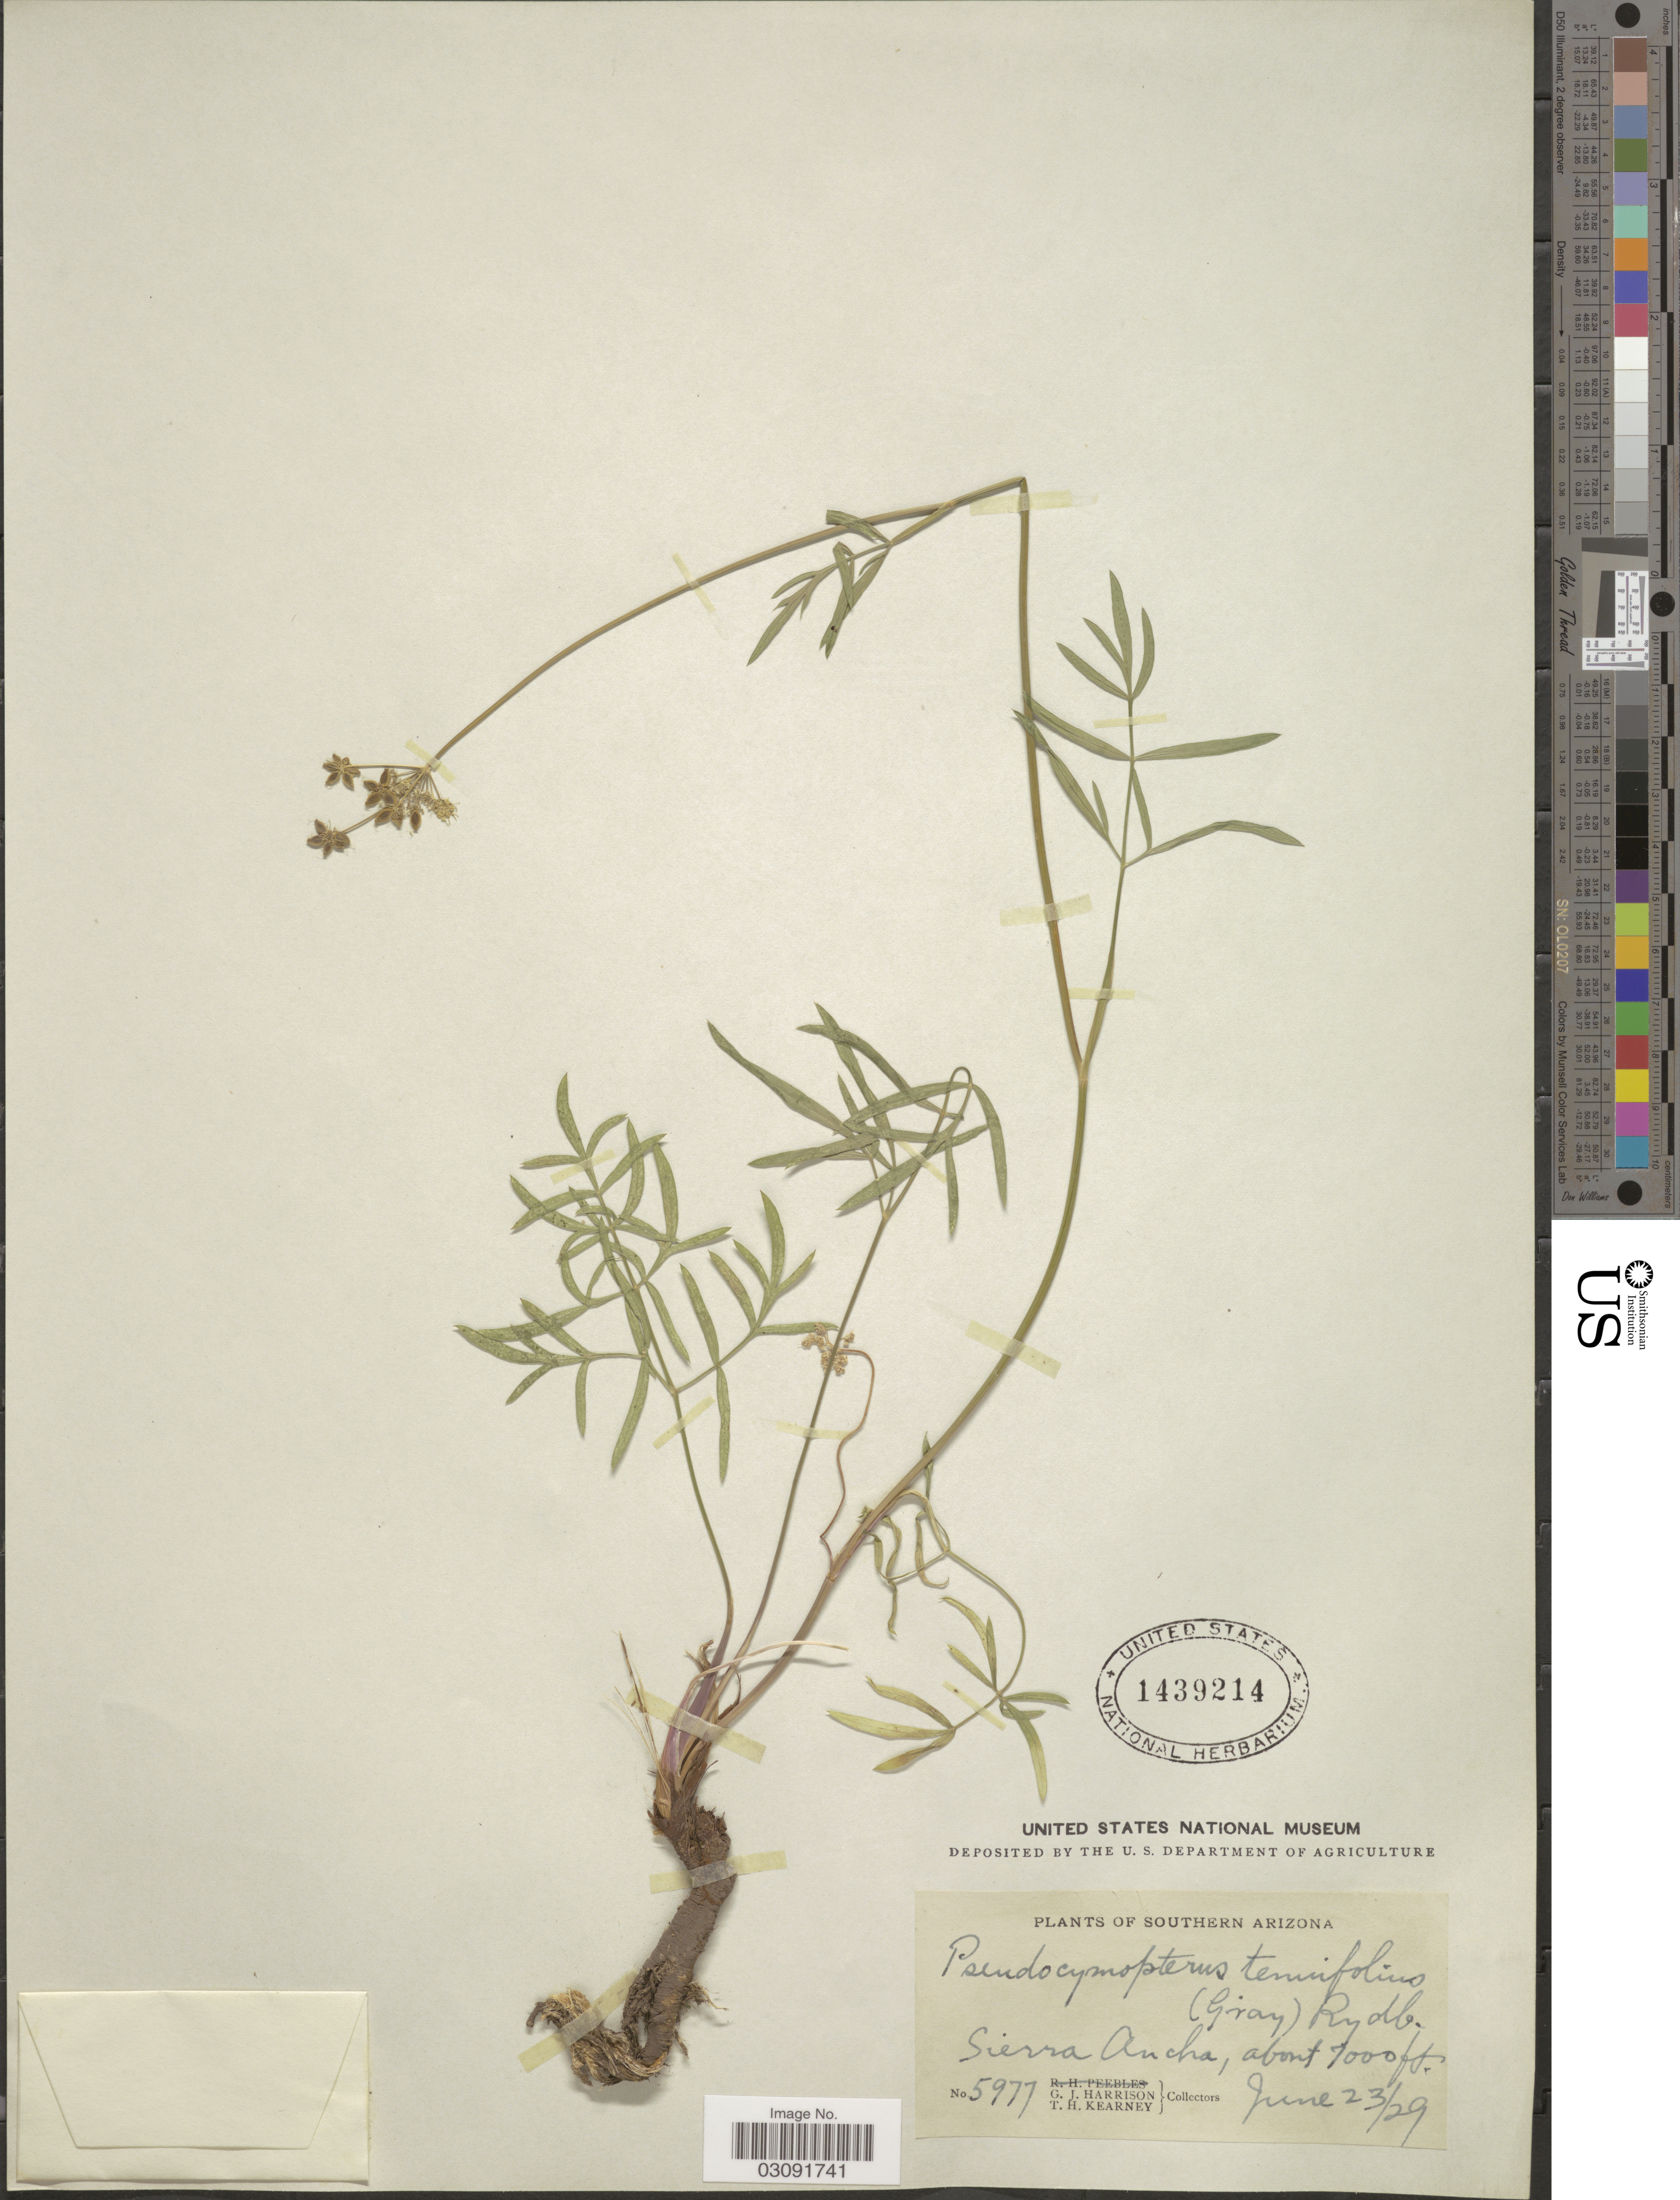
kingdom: Plantae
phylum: Tracheophyta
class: Magnoliopsida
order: Apiales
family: Apiaceae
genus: Pseudocymopterus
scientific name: Pseudocymopterus montanus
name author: (A. Gray) J.M. Coult. & Rose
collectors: G. J. Harrison & T. H. Kearney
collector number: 5977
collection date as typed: Transcribed d/m/y: 23/6/29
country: United States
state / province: Arizona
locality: Southern Arizona, Sierra Ancha.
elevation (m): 2134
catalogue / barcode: US 1439214